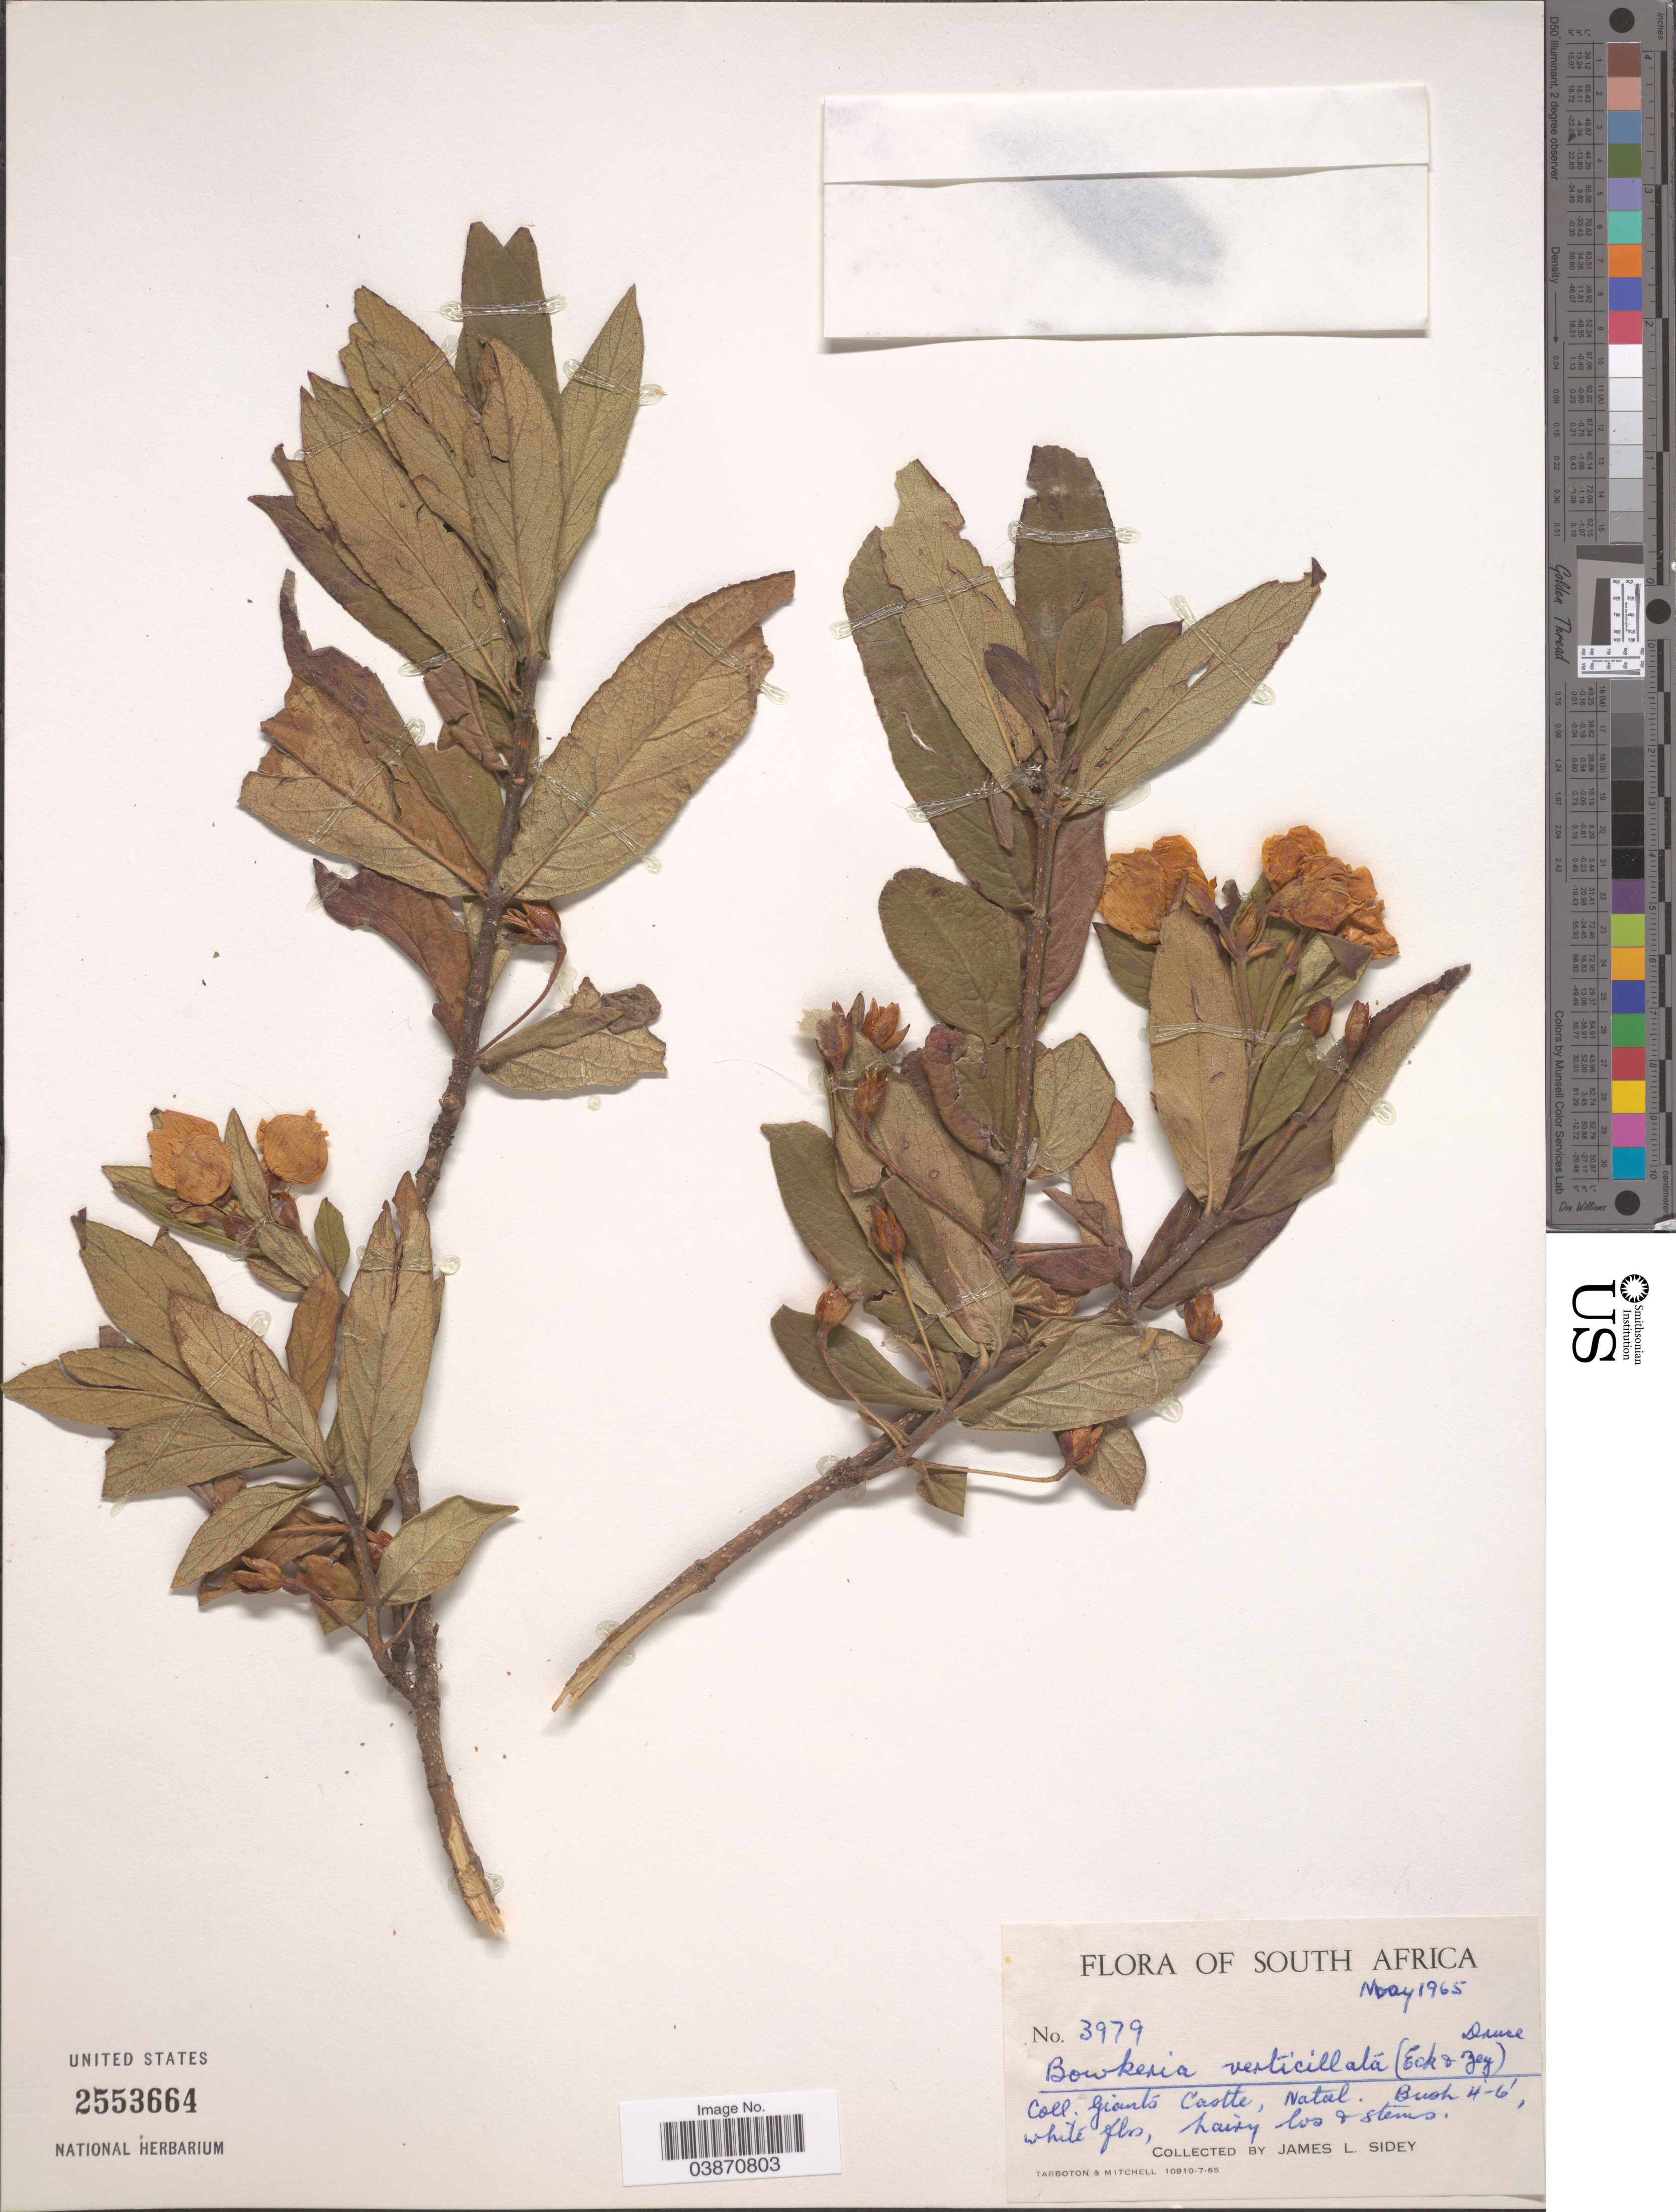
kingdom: Plantae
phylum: Tracheophyta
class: Magnoliopsida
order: Lamiales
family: Stilbaceae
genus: Bowkeria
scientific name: Bowkeria verticillata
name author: (Eckl. & Zeyh.) Schinz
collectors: J. L. Sidey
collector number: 3979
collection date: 1965-05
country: South Africa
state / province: KwaZulu-Natal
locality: Giants Castle, Natal.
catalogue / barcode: US 2553664